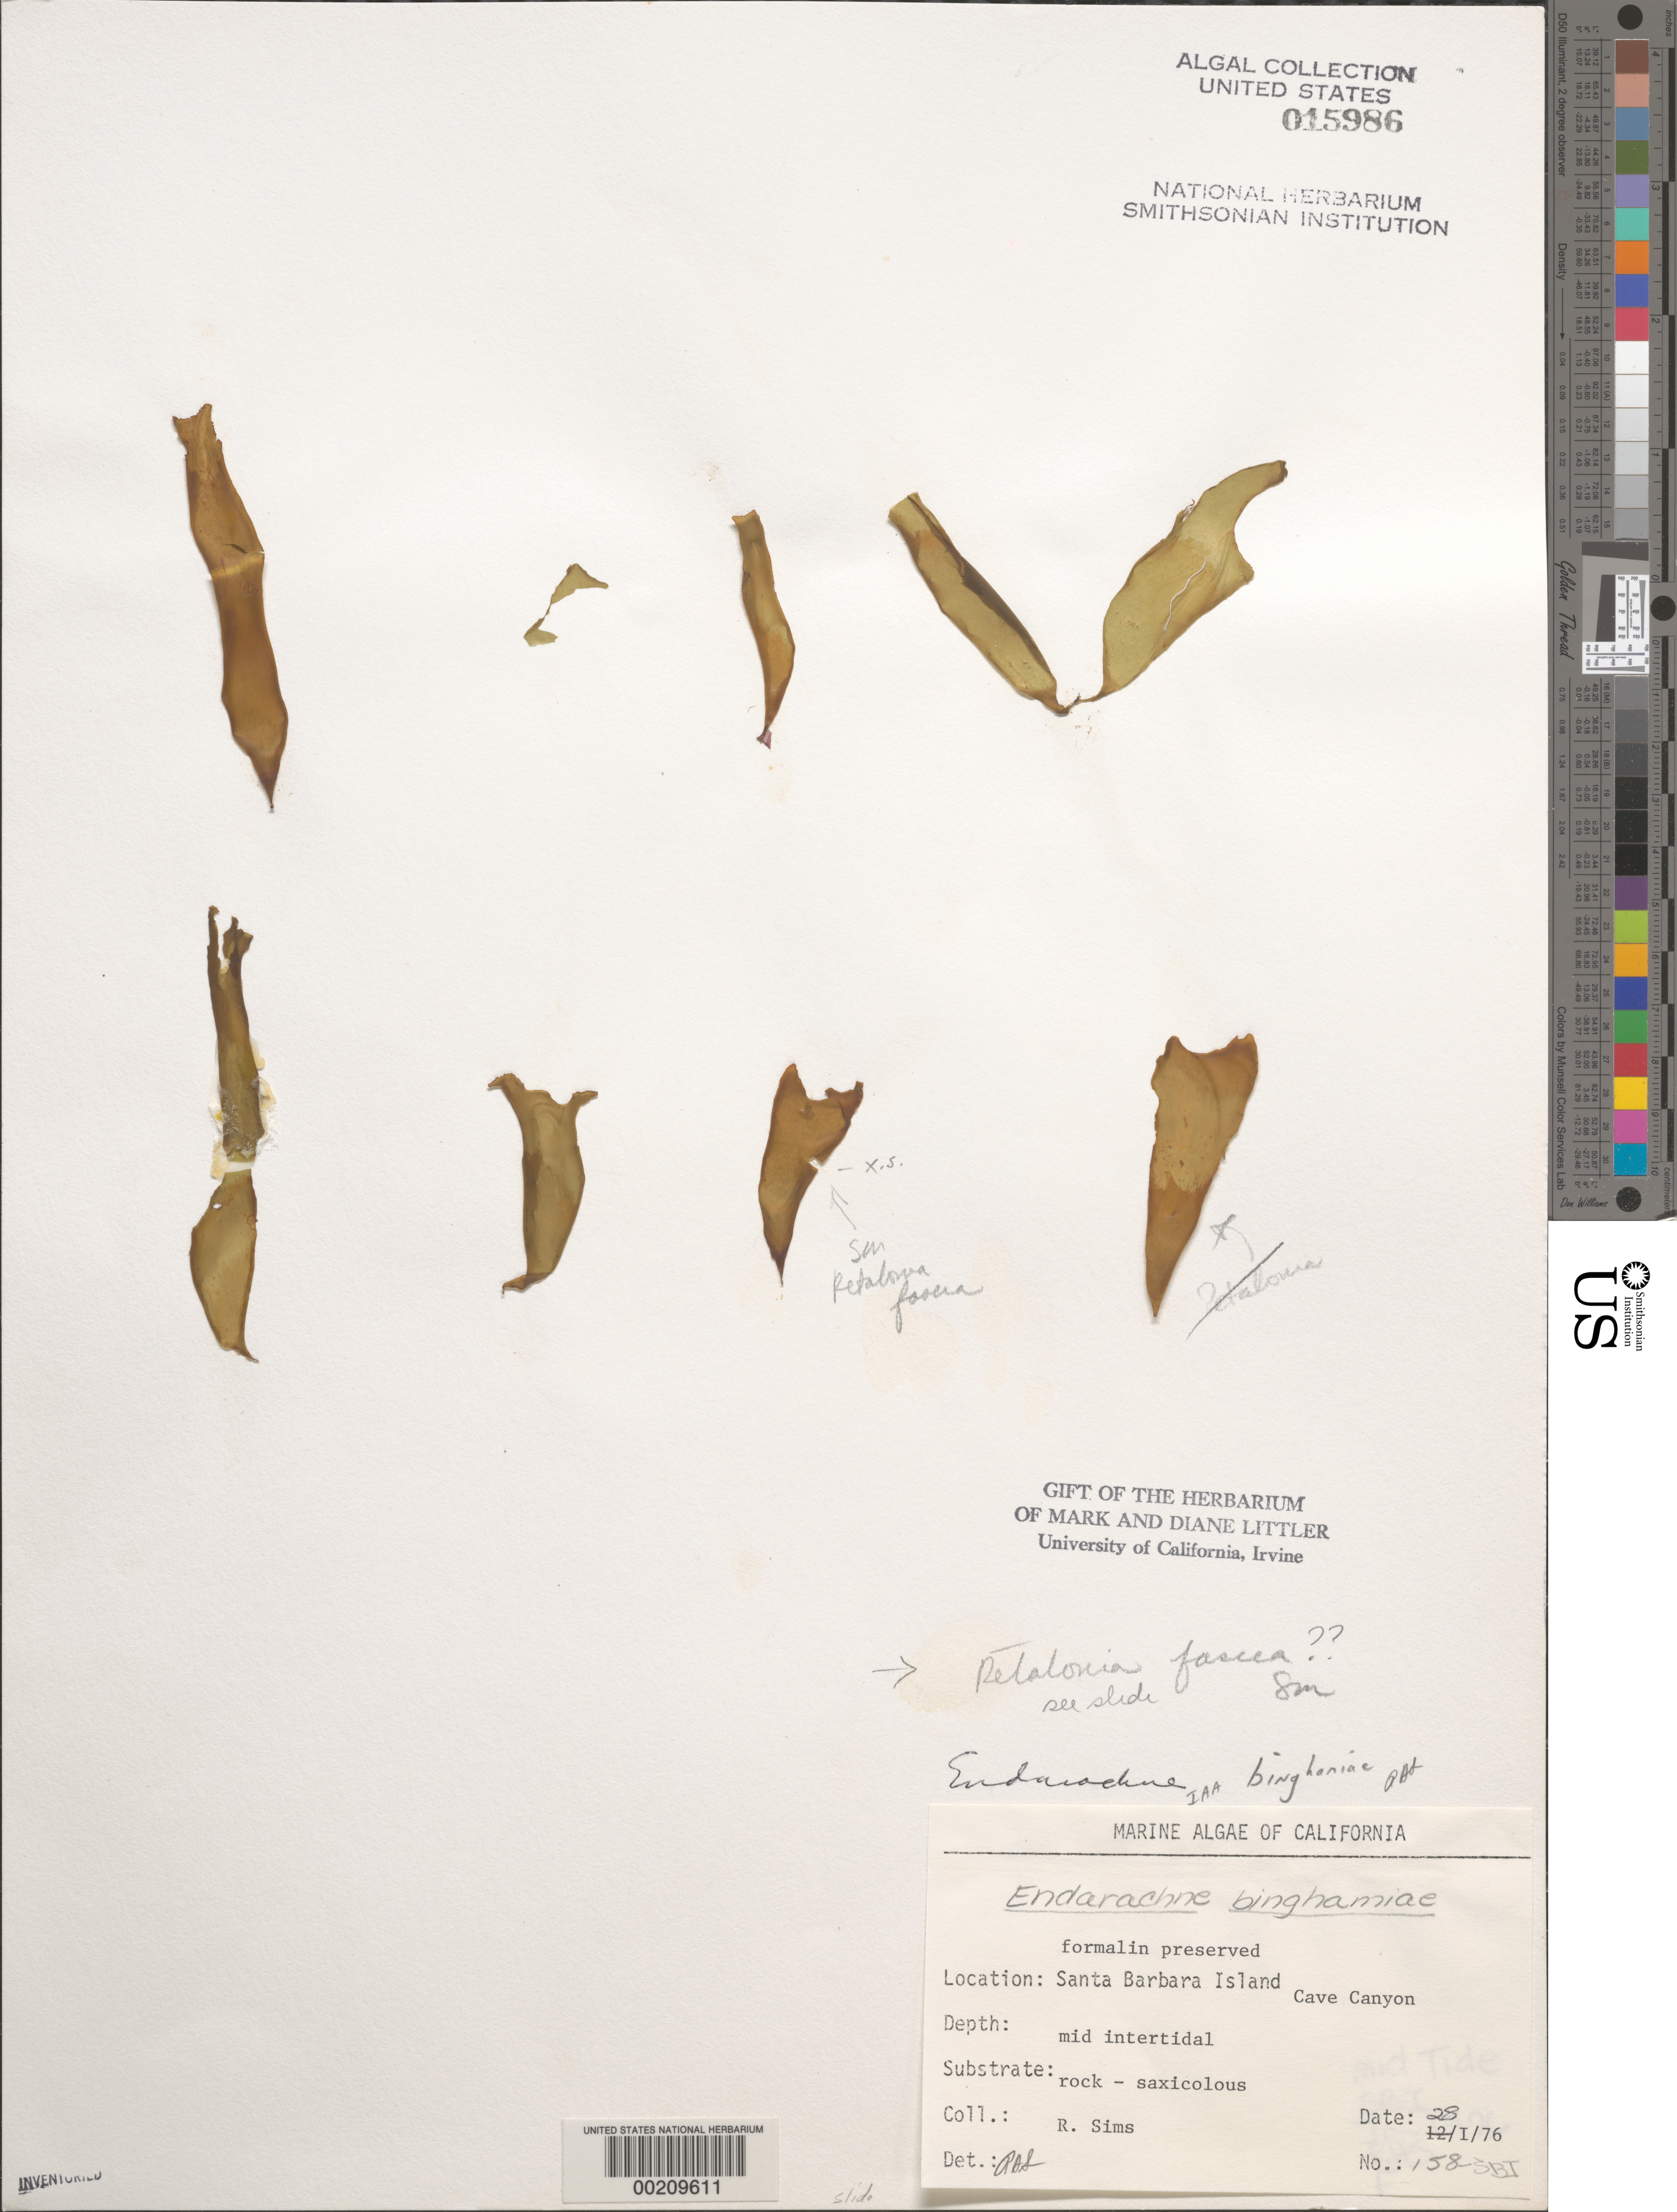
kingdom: Chromista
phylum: Ochrophyta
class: Phaeophyceae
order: Scytosiphonales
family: Scytosiphonaceae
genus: Petalonia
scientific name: Petalonia fascia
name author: (O.F. Müller) Kuntze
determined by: Murray, S. N.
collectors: R. H. Sims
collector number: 158-sbi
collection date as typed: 28 Jan 1976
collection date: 1976-01-28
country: United States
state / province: California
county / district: Santa Barbara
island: Santa Barbara Island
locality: Cave Canyon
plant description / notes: BLM-SOCALBIGHT Rocky Intertidal Survey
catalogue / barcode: US 15986